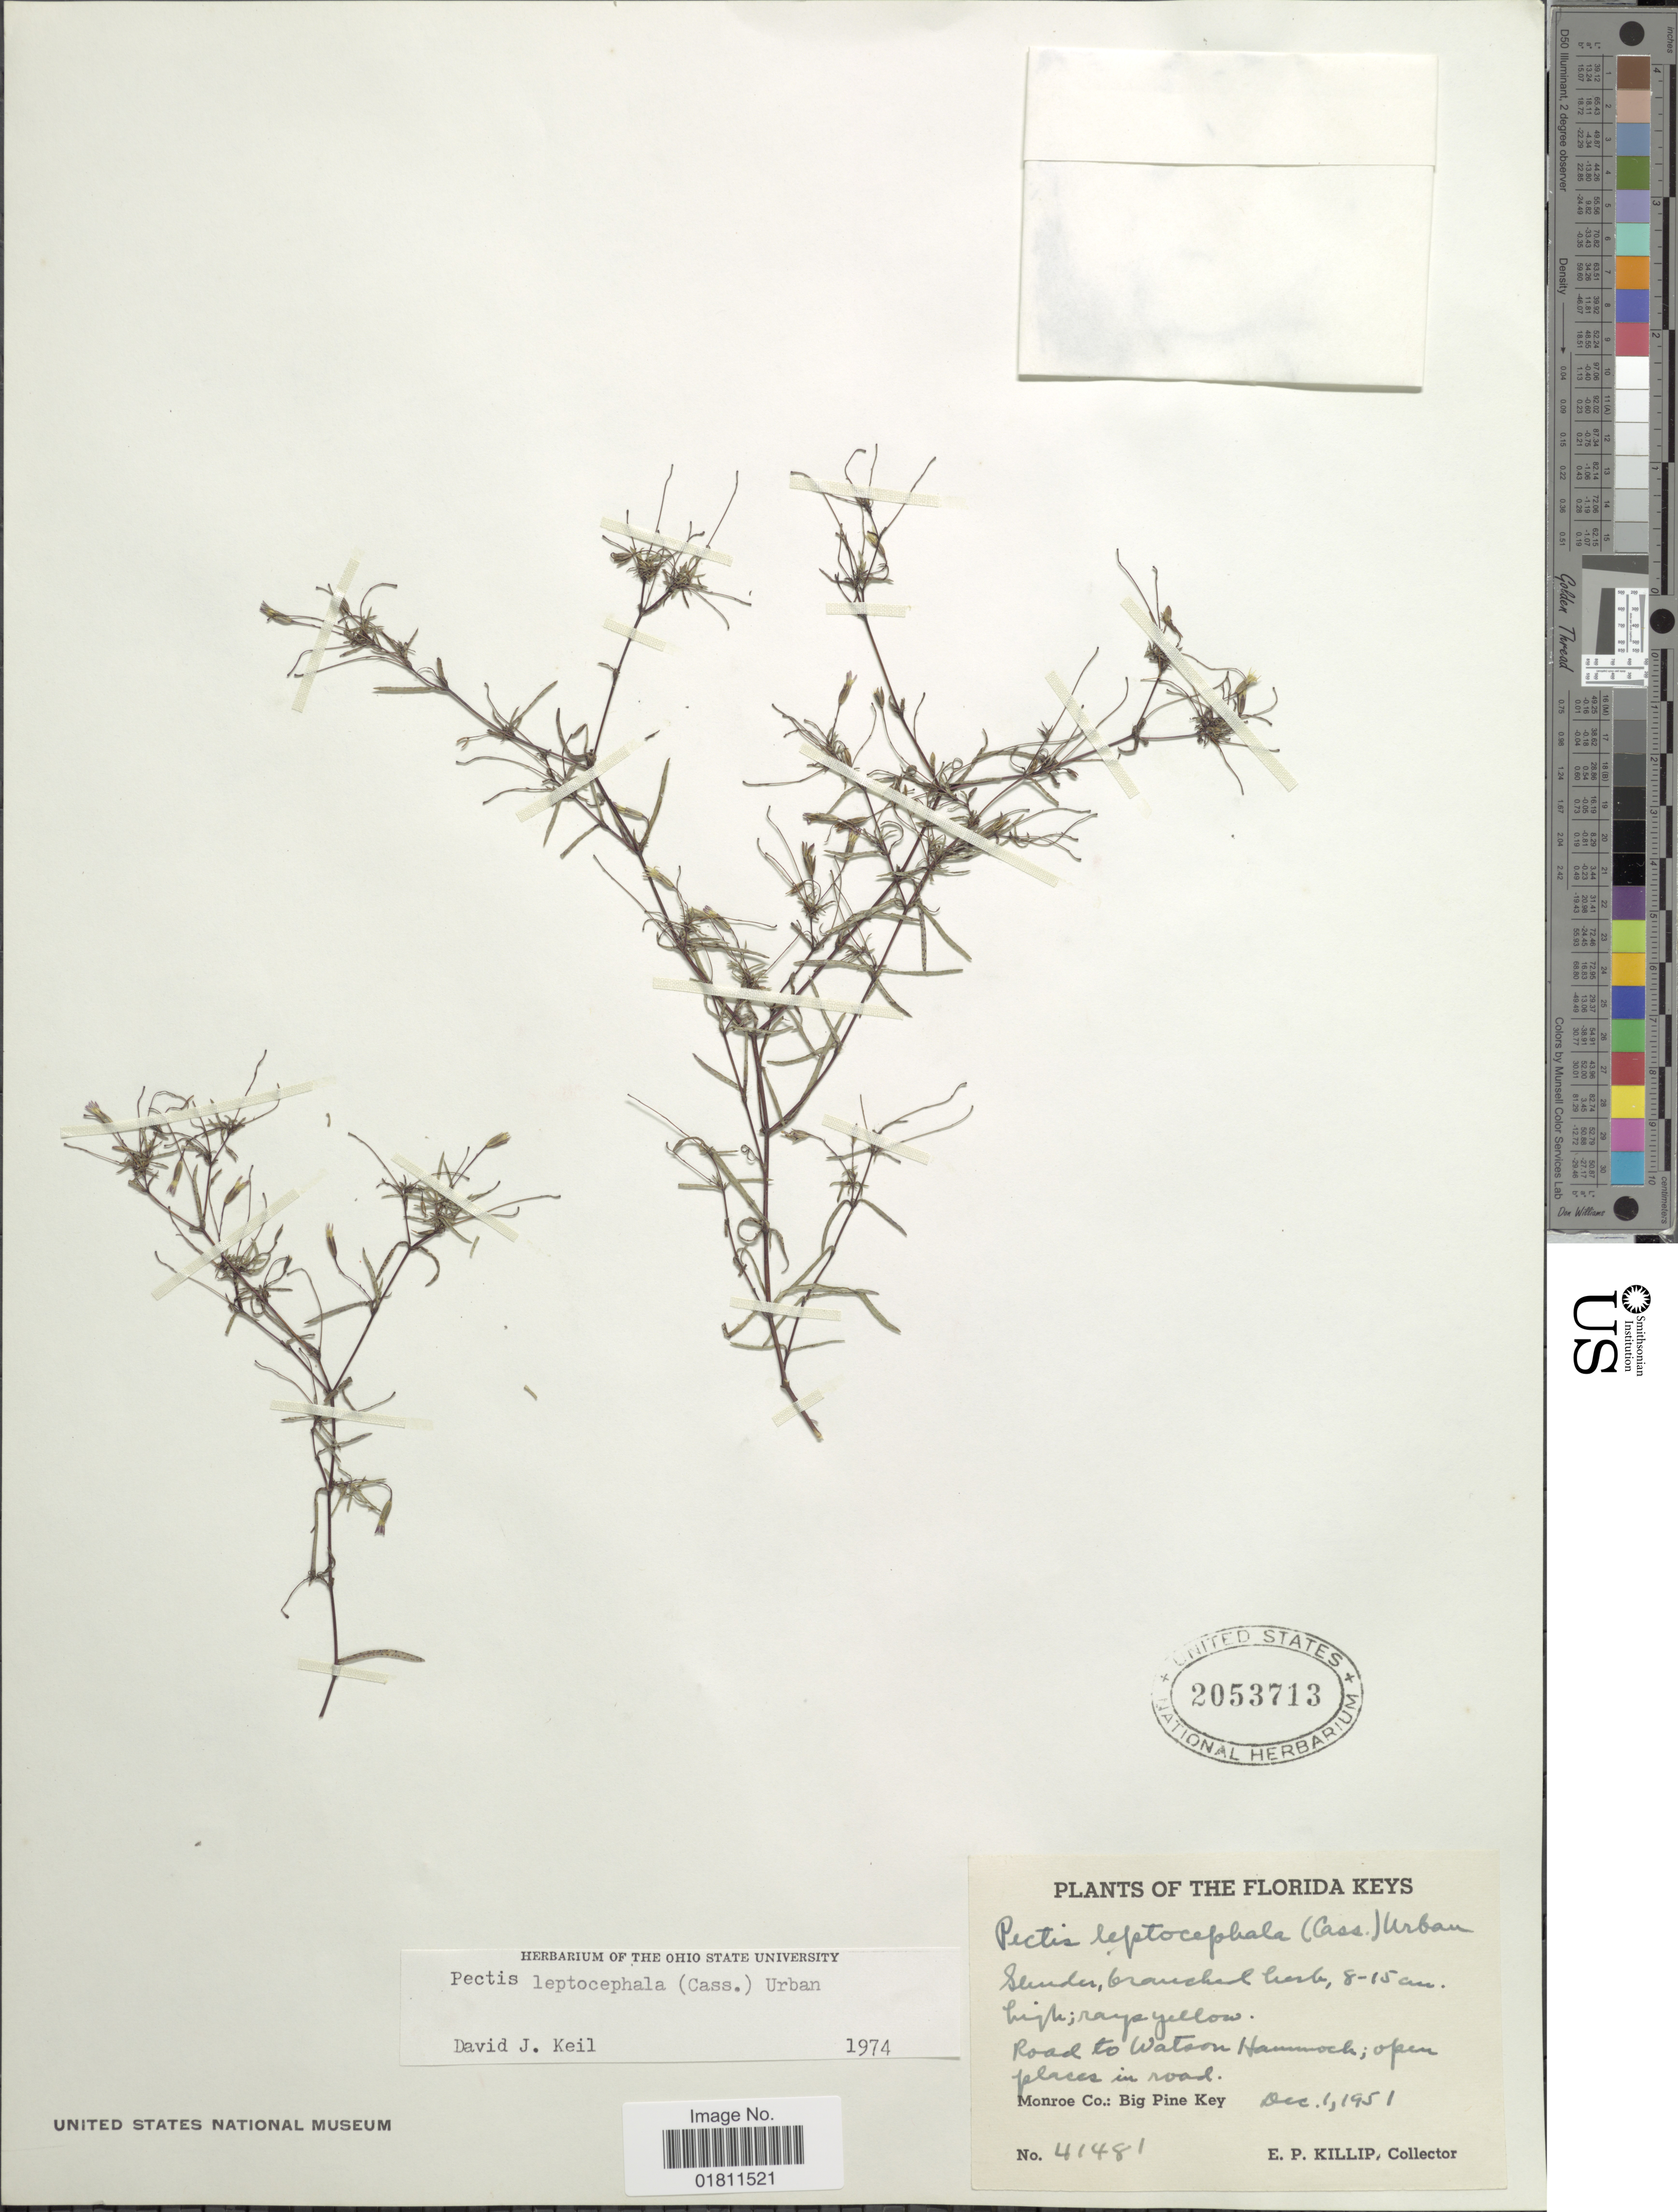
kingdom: Plantae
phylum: Tracheophyta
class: Magnoliopsida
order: Asterales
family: Asteraceae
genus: Pectis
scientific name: Pectis leptocephala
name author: (Cass.) Urb.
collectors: E. P. Killip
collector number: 41481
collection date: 1951-12-01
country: United States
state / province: Florida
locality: Road to Watson Hammock, open places in road. Monroe co.Bog Pine Key.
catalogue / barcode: US 2053713